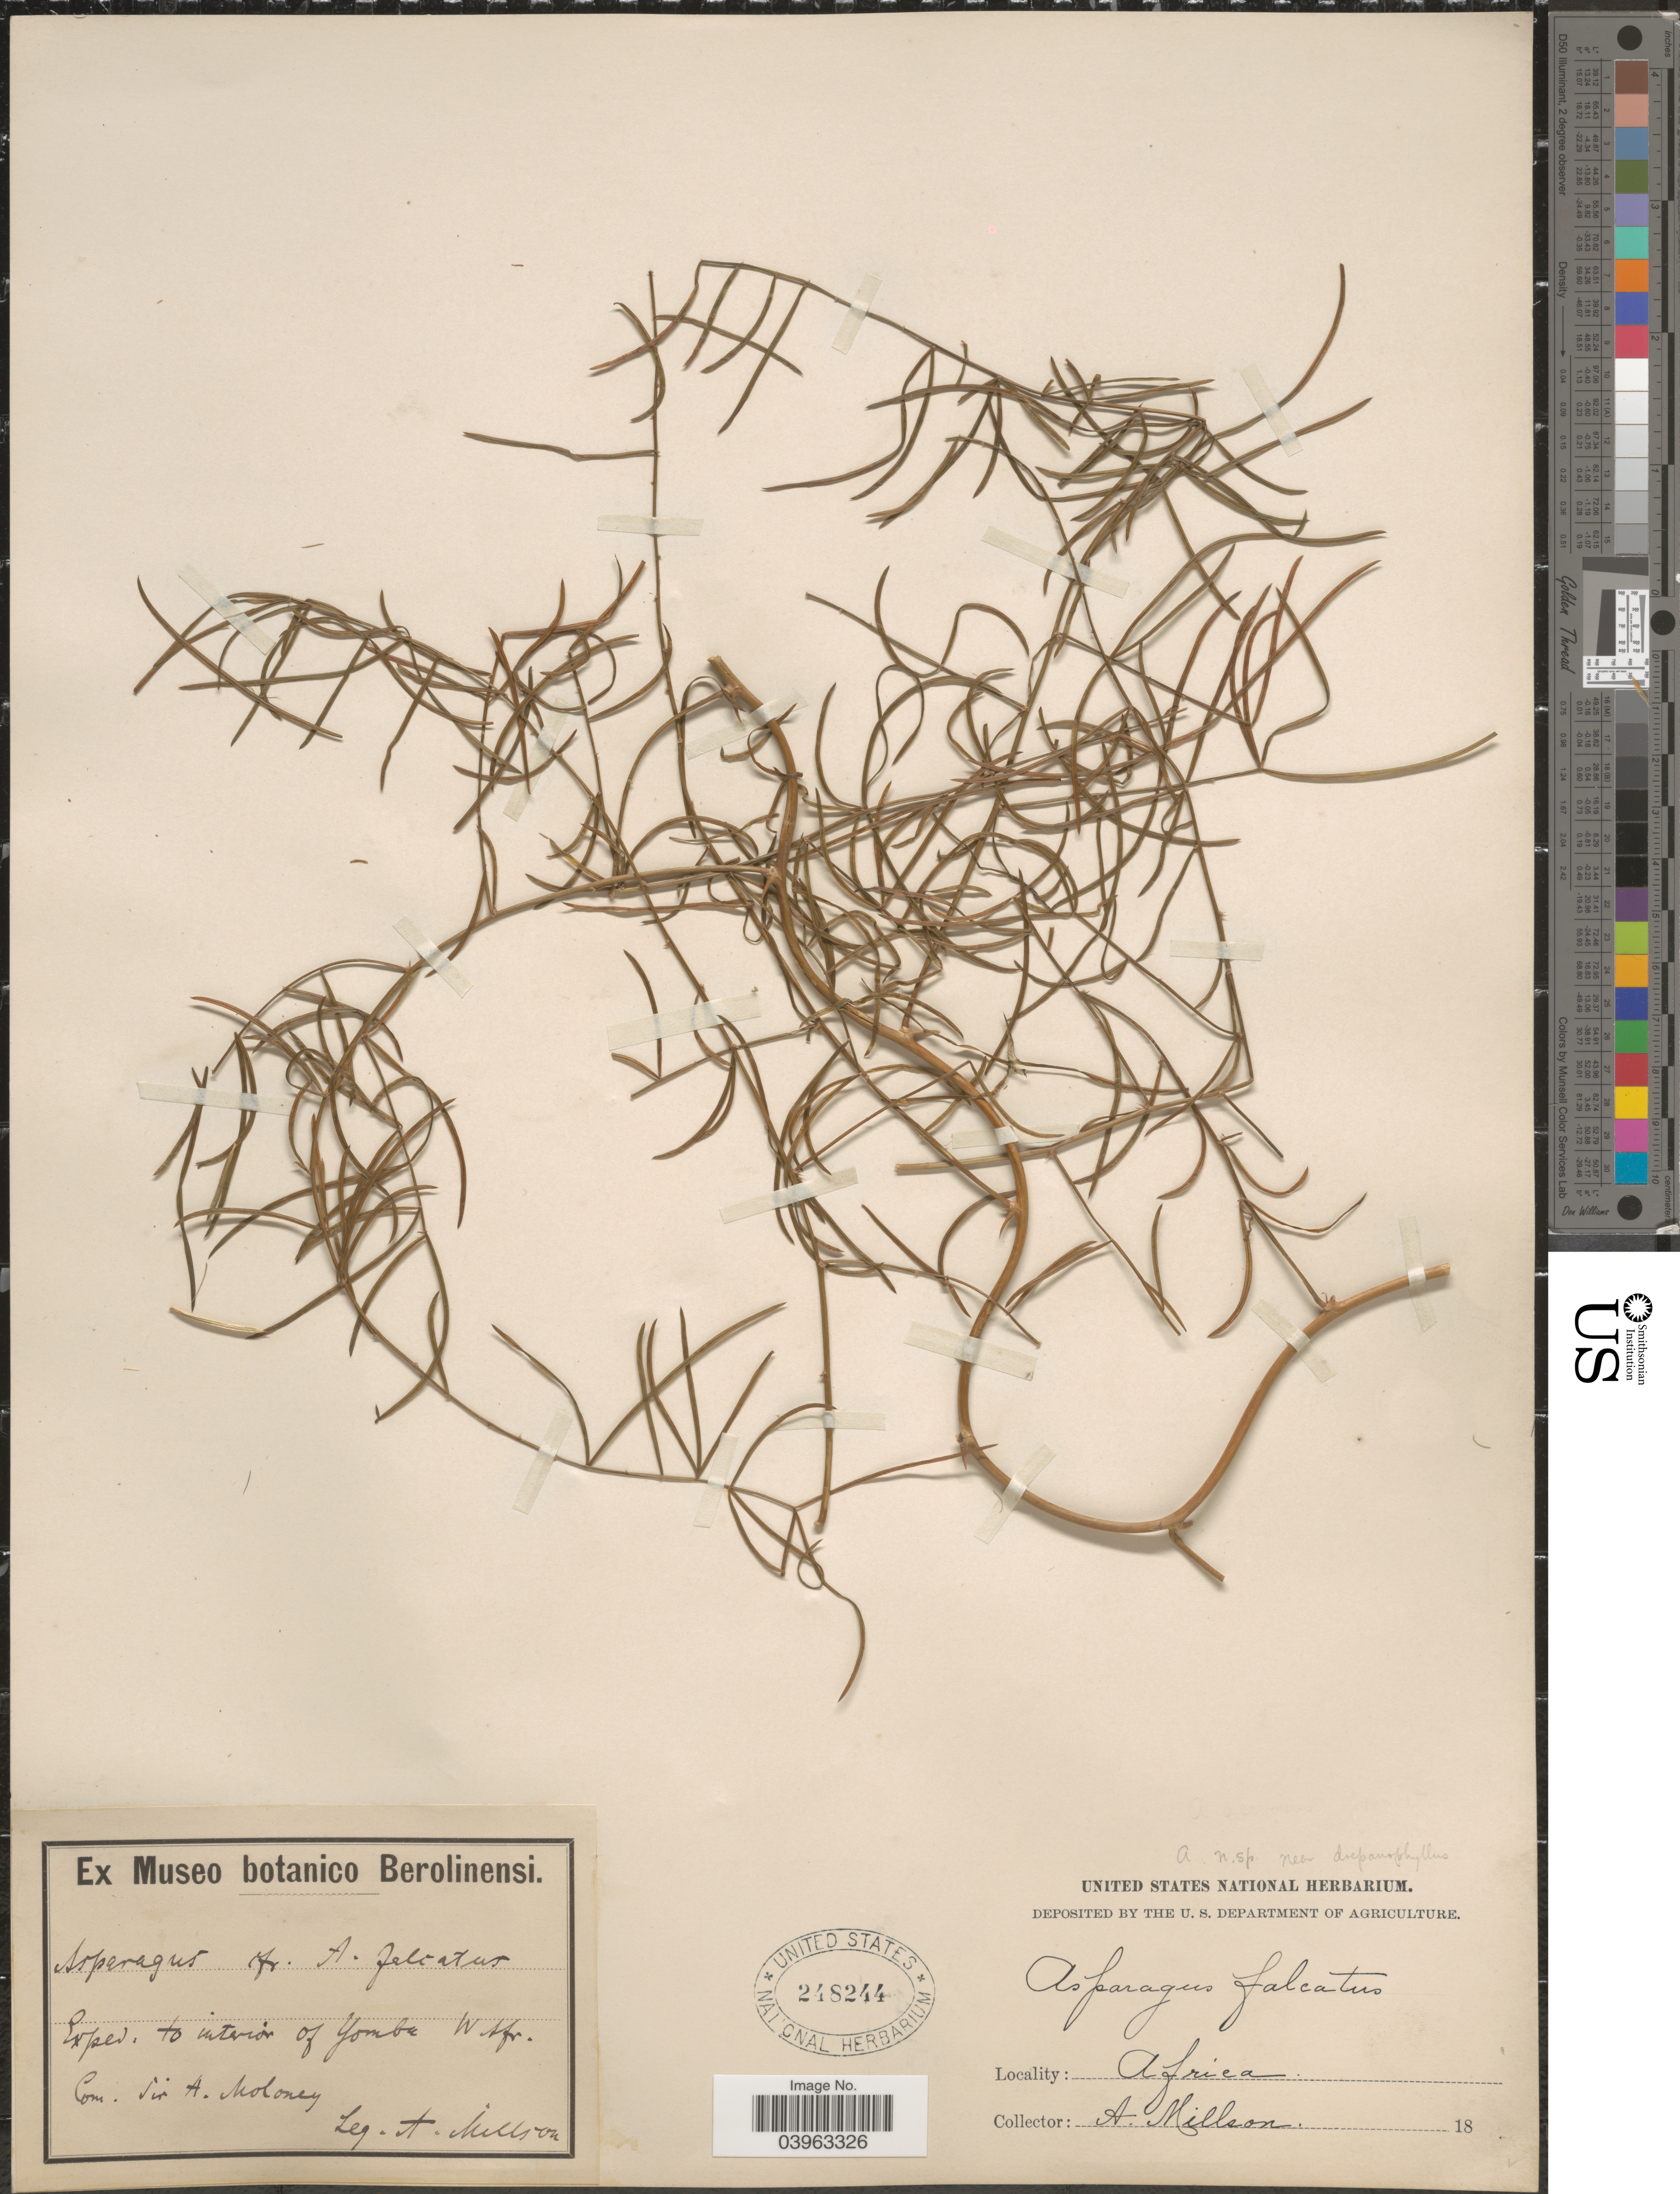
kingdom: Plantae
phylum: Tracheophyta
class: Liliopsida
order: Asparagales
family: Asparagaceae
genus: Asparagus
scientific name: Asparagus sp.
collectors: A. Millson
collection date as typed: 18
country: Congo, Democratic Republic of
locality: Exped. to interior of Yomba W. Afr. Africa.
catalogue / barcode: US 248244